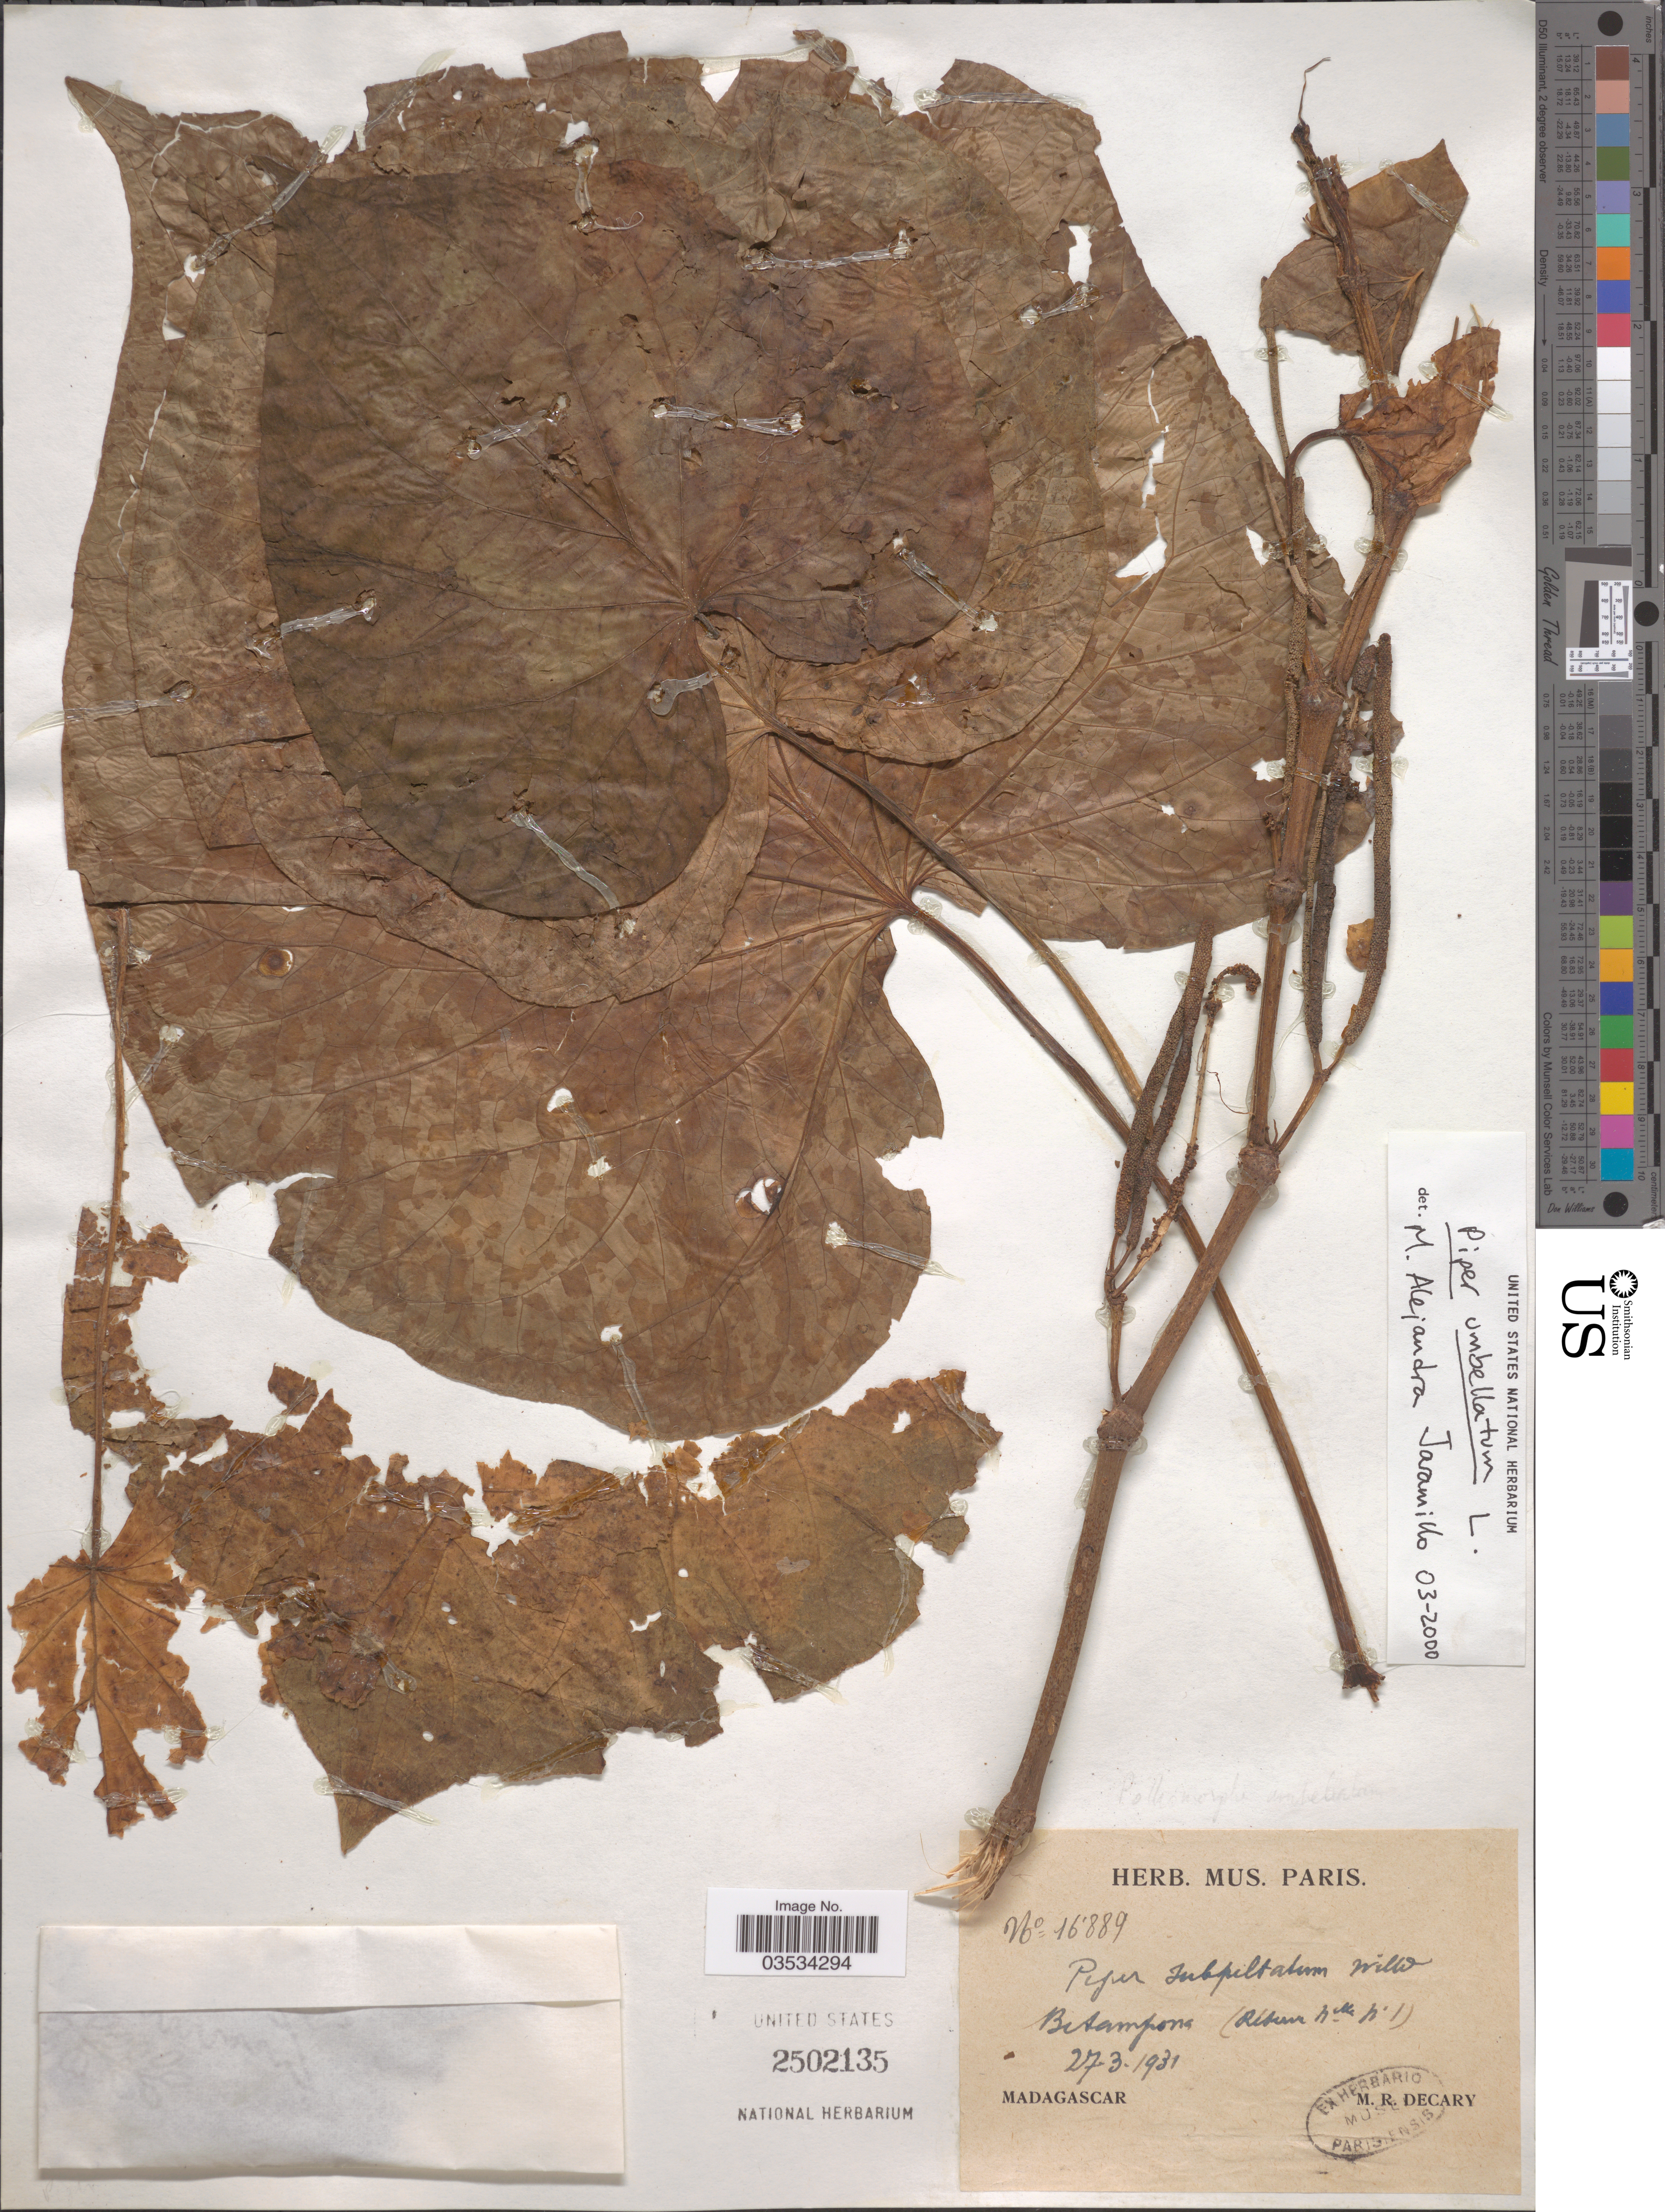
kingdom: Plantae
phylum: Tracheophyta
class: Magnoliopsida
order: Piperales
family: Piperaceae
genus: Piper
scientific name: Piper umbellatum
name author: L.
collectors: R. Decary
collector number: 16889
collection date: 1931-03-27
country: Madagascar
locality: Betampona (Ribur [illegible text]).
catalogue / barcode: US 2502135